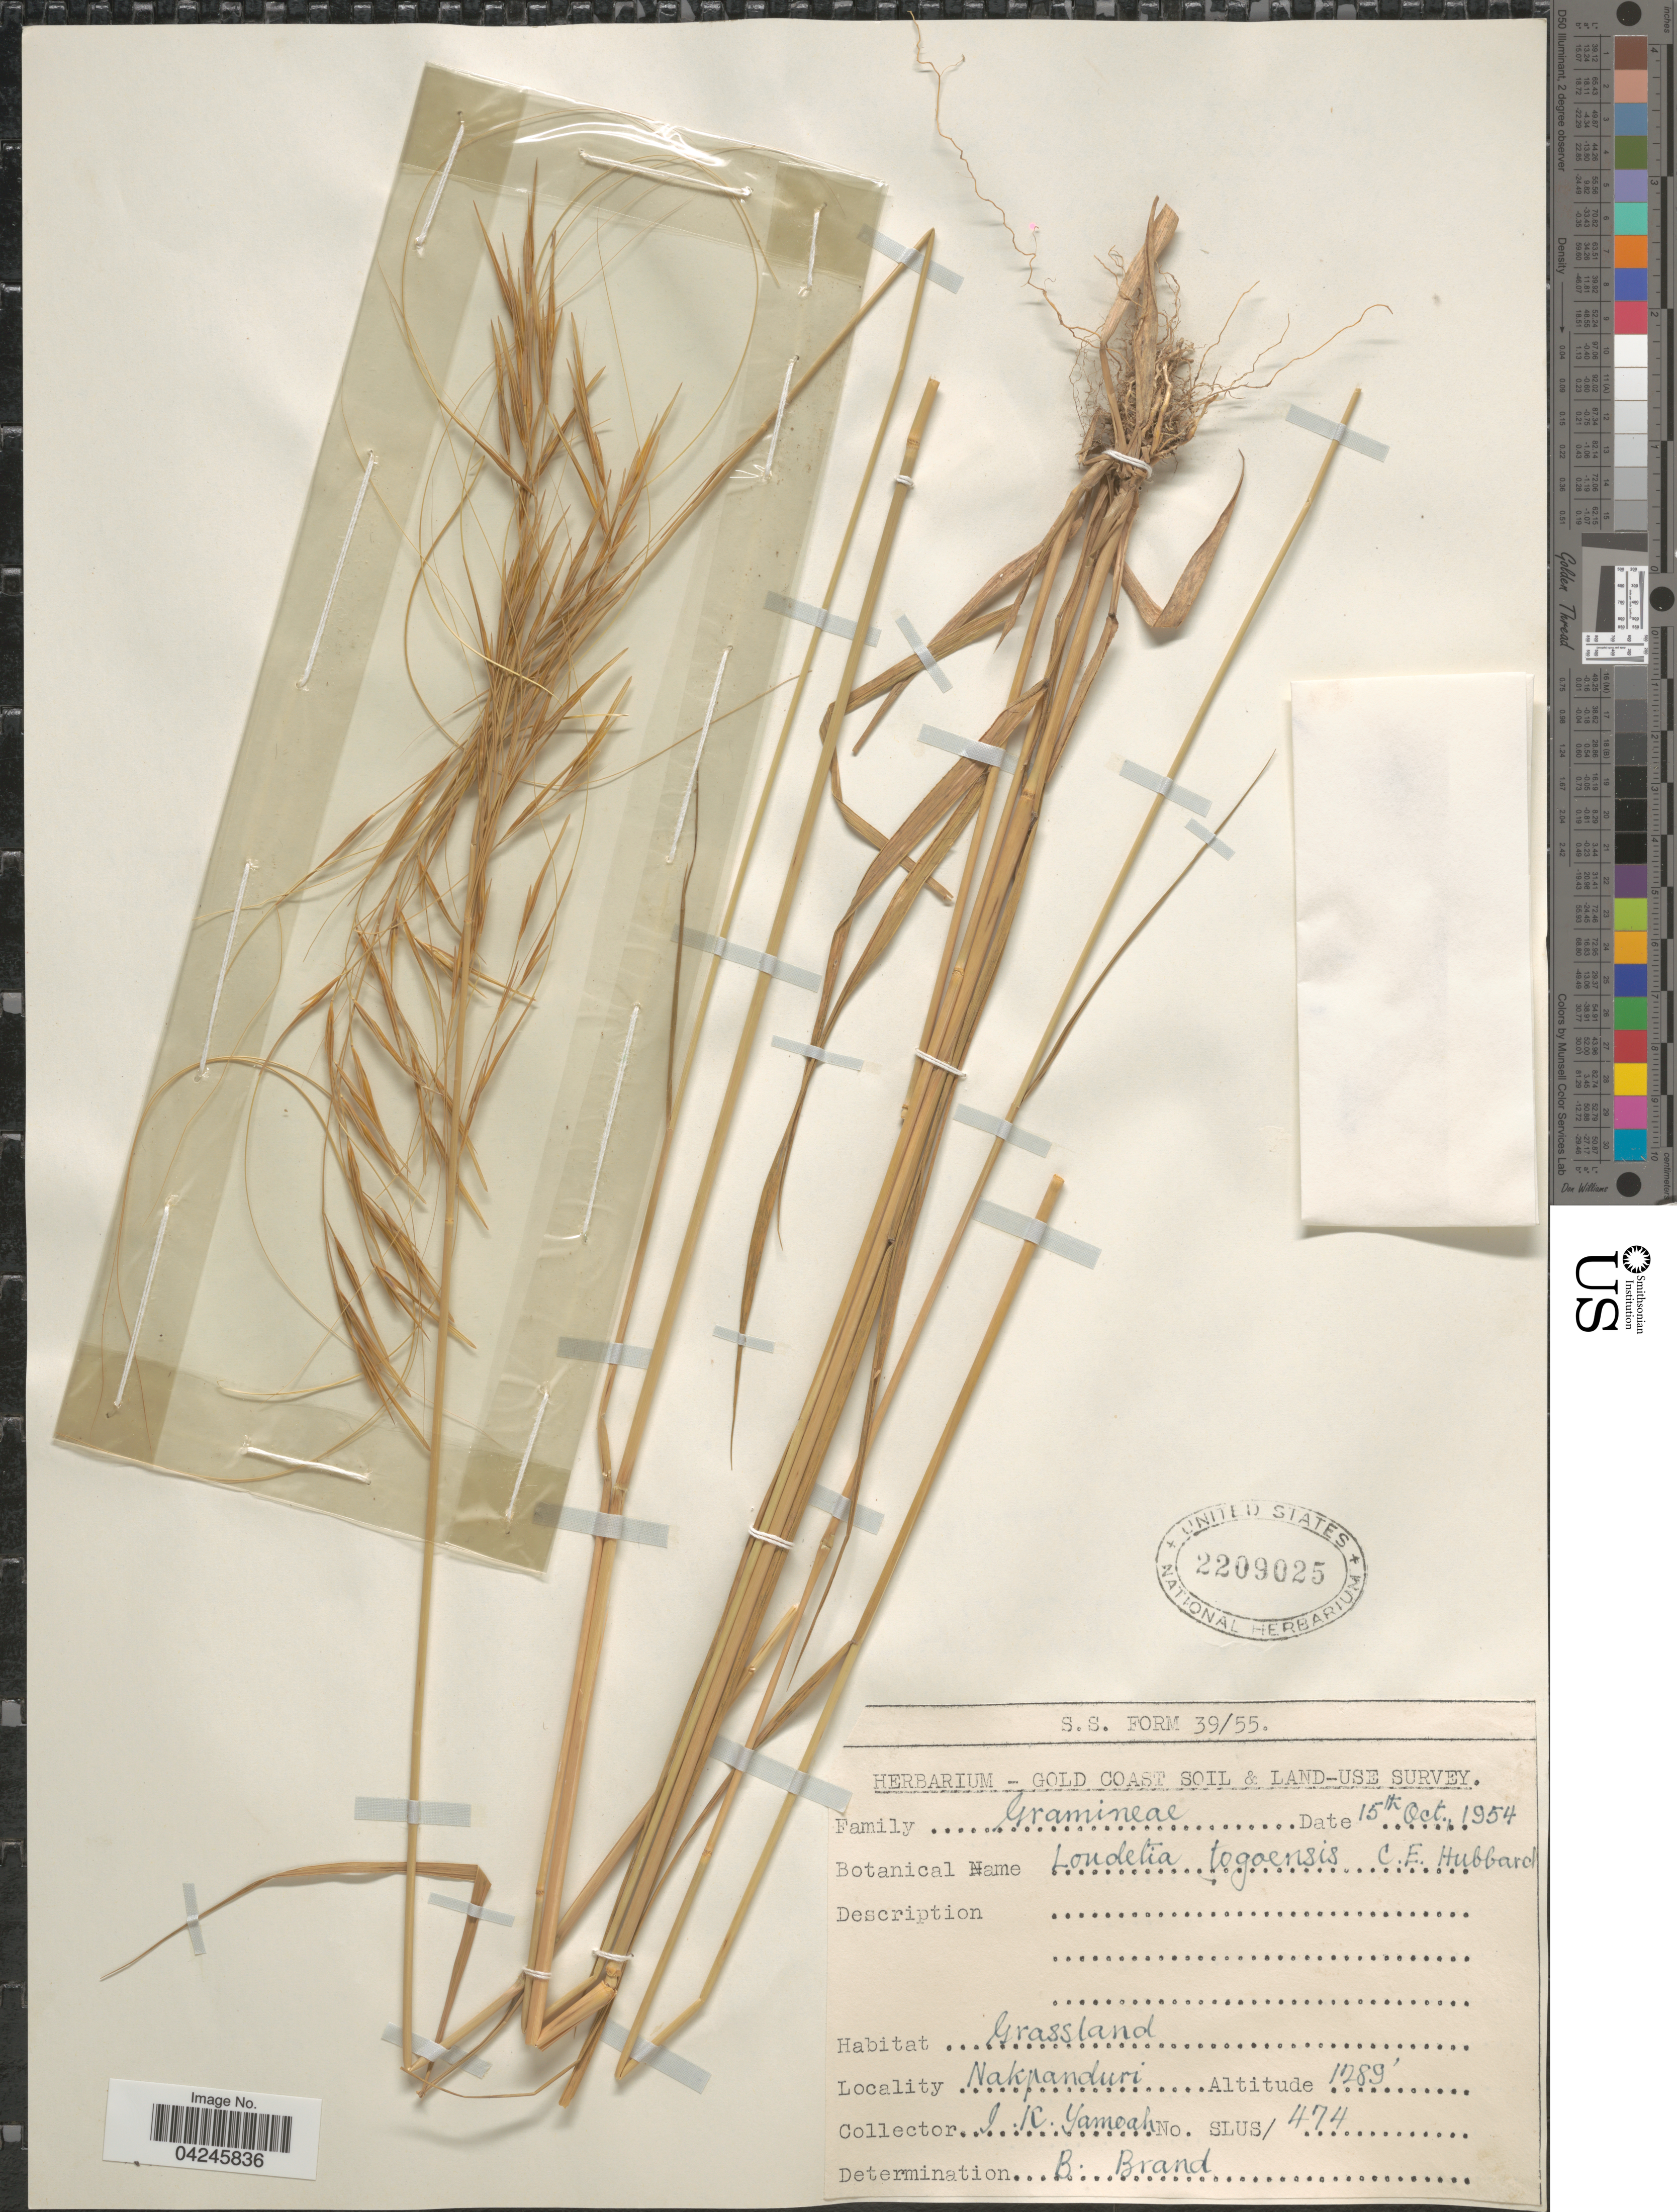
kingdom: Plantae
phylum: Tracheophyta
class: Liliopsida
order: Poales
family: Poaceae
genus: Loudetia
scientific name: Loudetia togoensis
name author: (Pilg.) C. E. Hubb.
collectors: I. Yamoah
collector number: SLUS/474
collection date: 1954-10-15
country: Ghana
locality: Gold Coast Soil & Land-Use Survey. Nakpanduri.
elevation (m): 393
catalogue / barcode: US 2209025